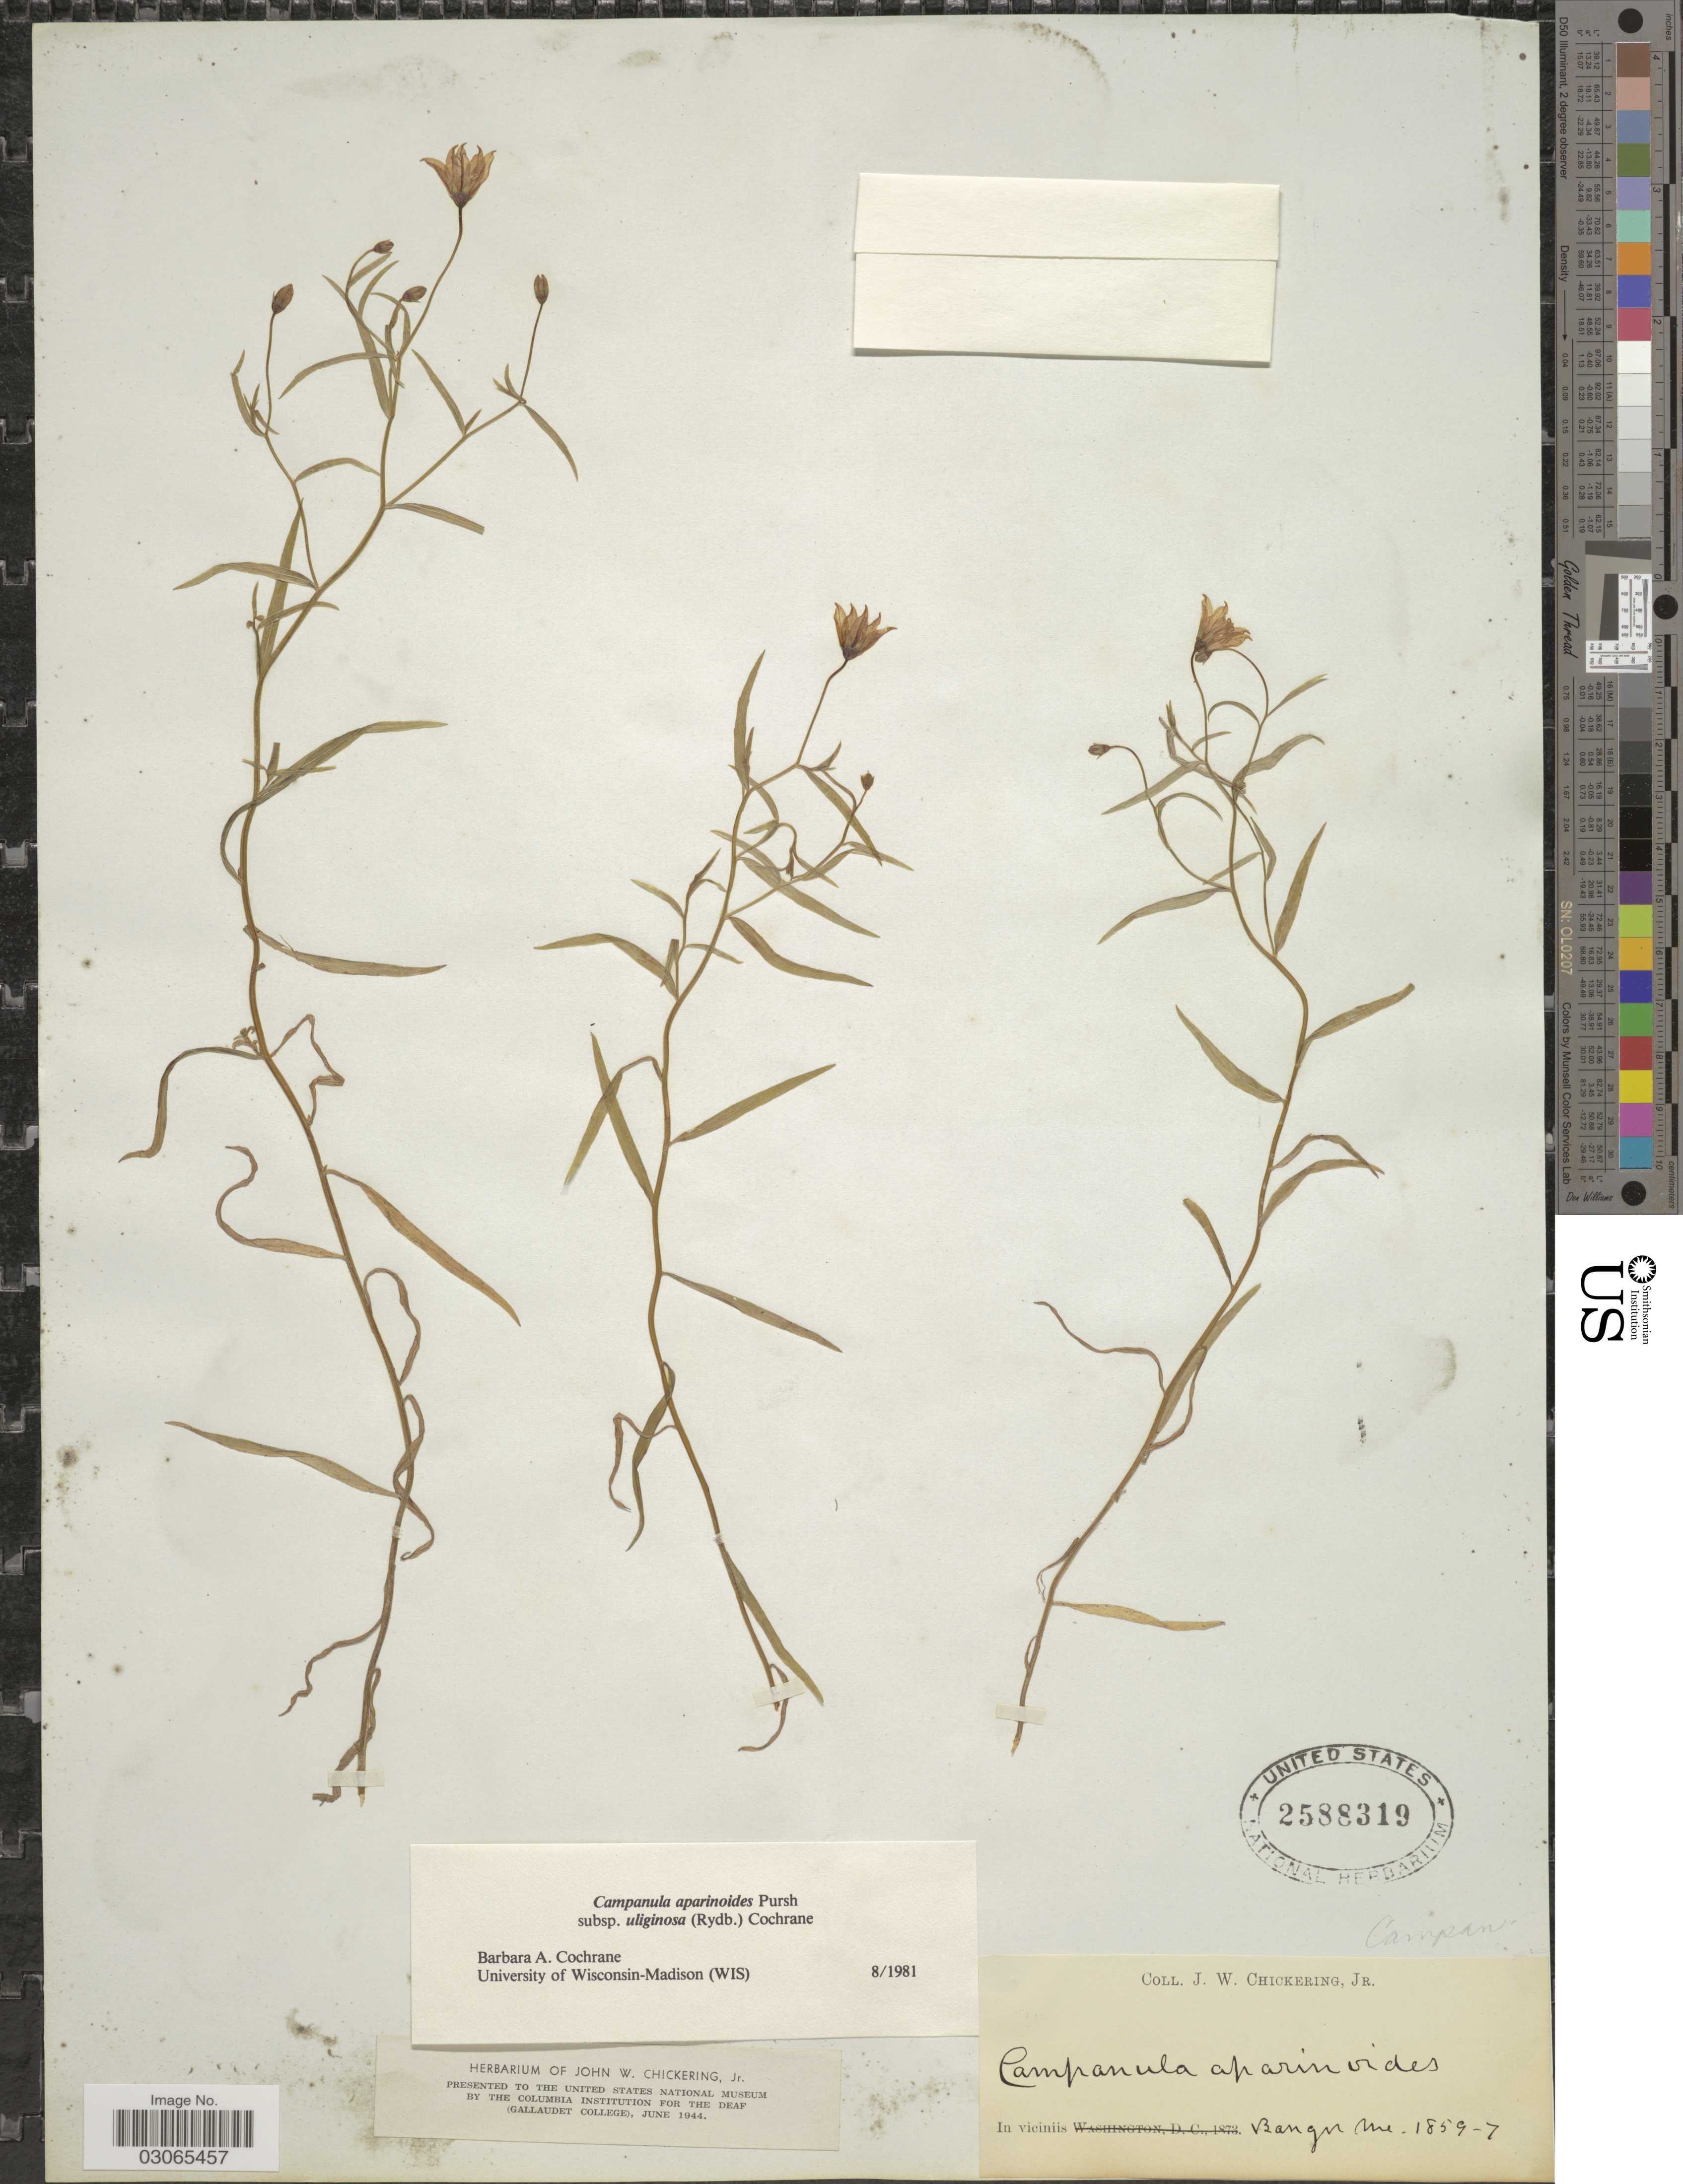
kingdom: Plantae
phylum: Tracheophyta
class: Magnoliopsida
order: Asterales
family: Campanulaceae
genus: Campanula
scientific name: Campanula aparinoides var. uliginosa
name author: (Rydb.) Gleason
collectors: J. W. Chickering Jr.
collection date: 1859-07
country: United States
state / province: Maine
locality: In viciniis Bangor.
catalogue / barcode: US 2588319